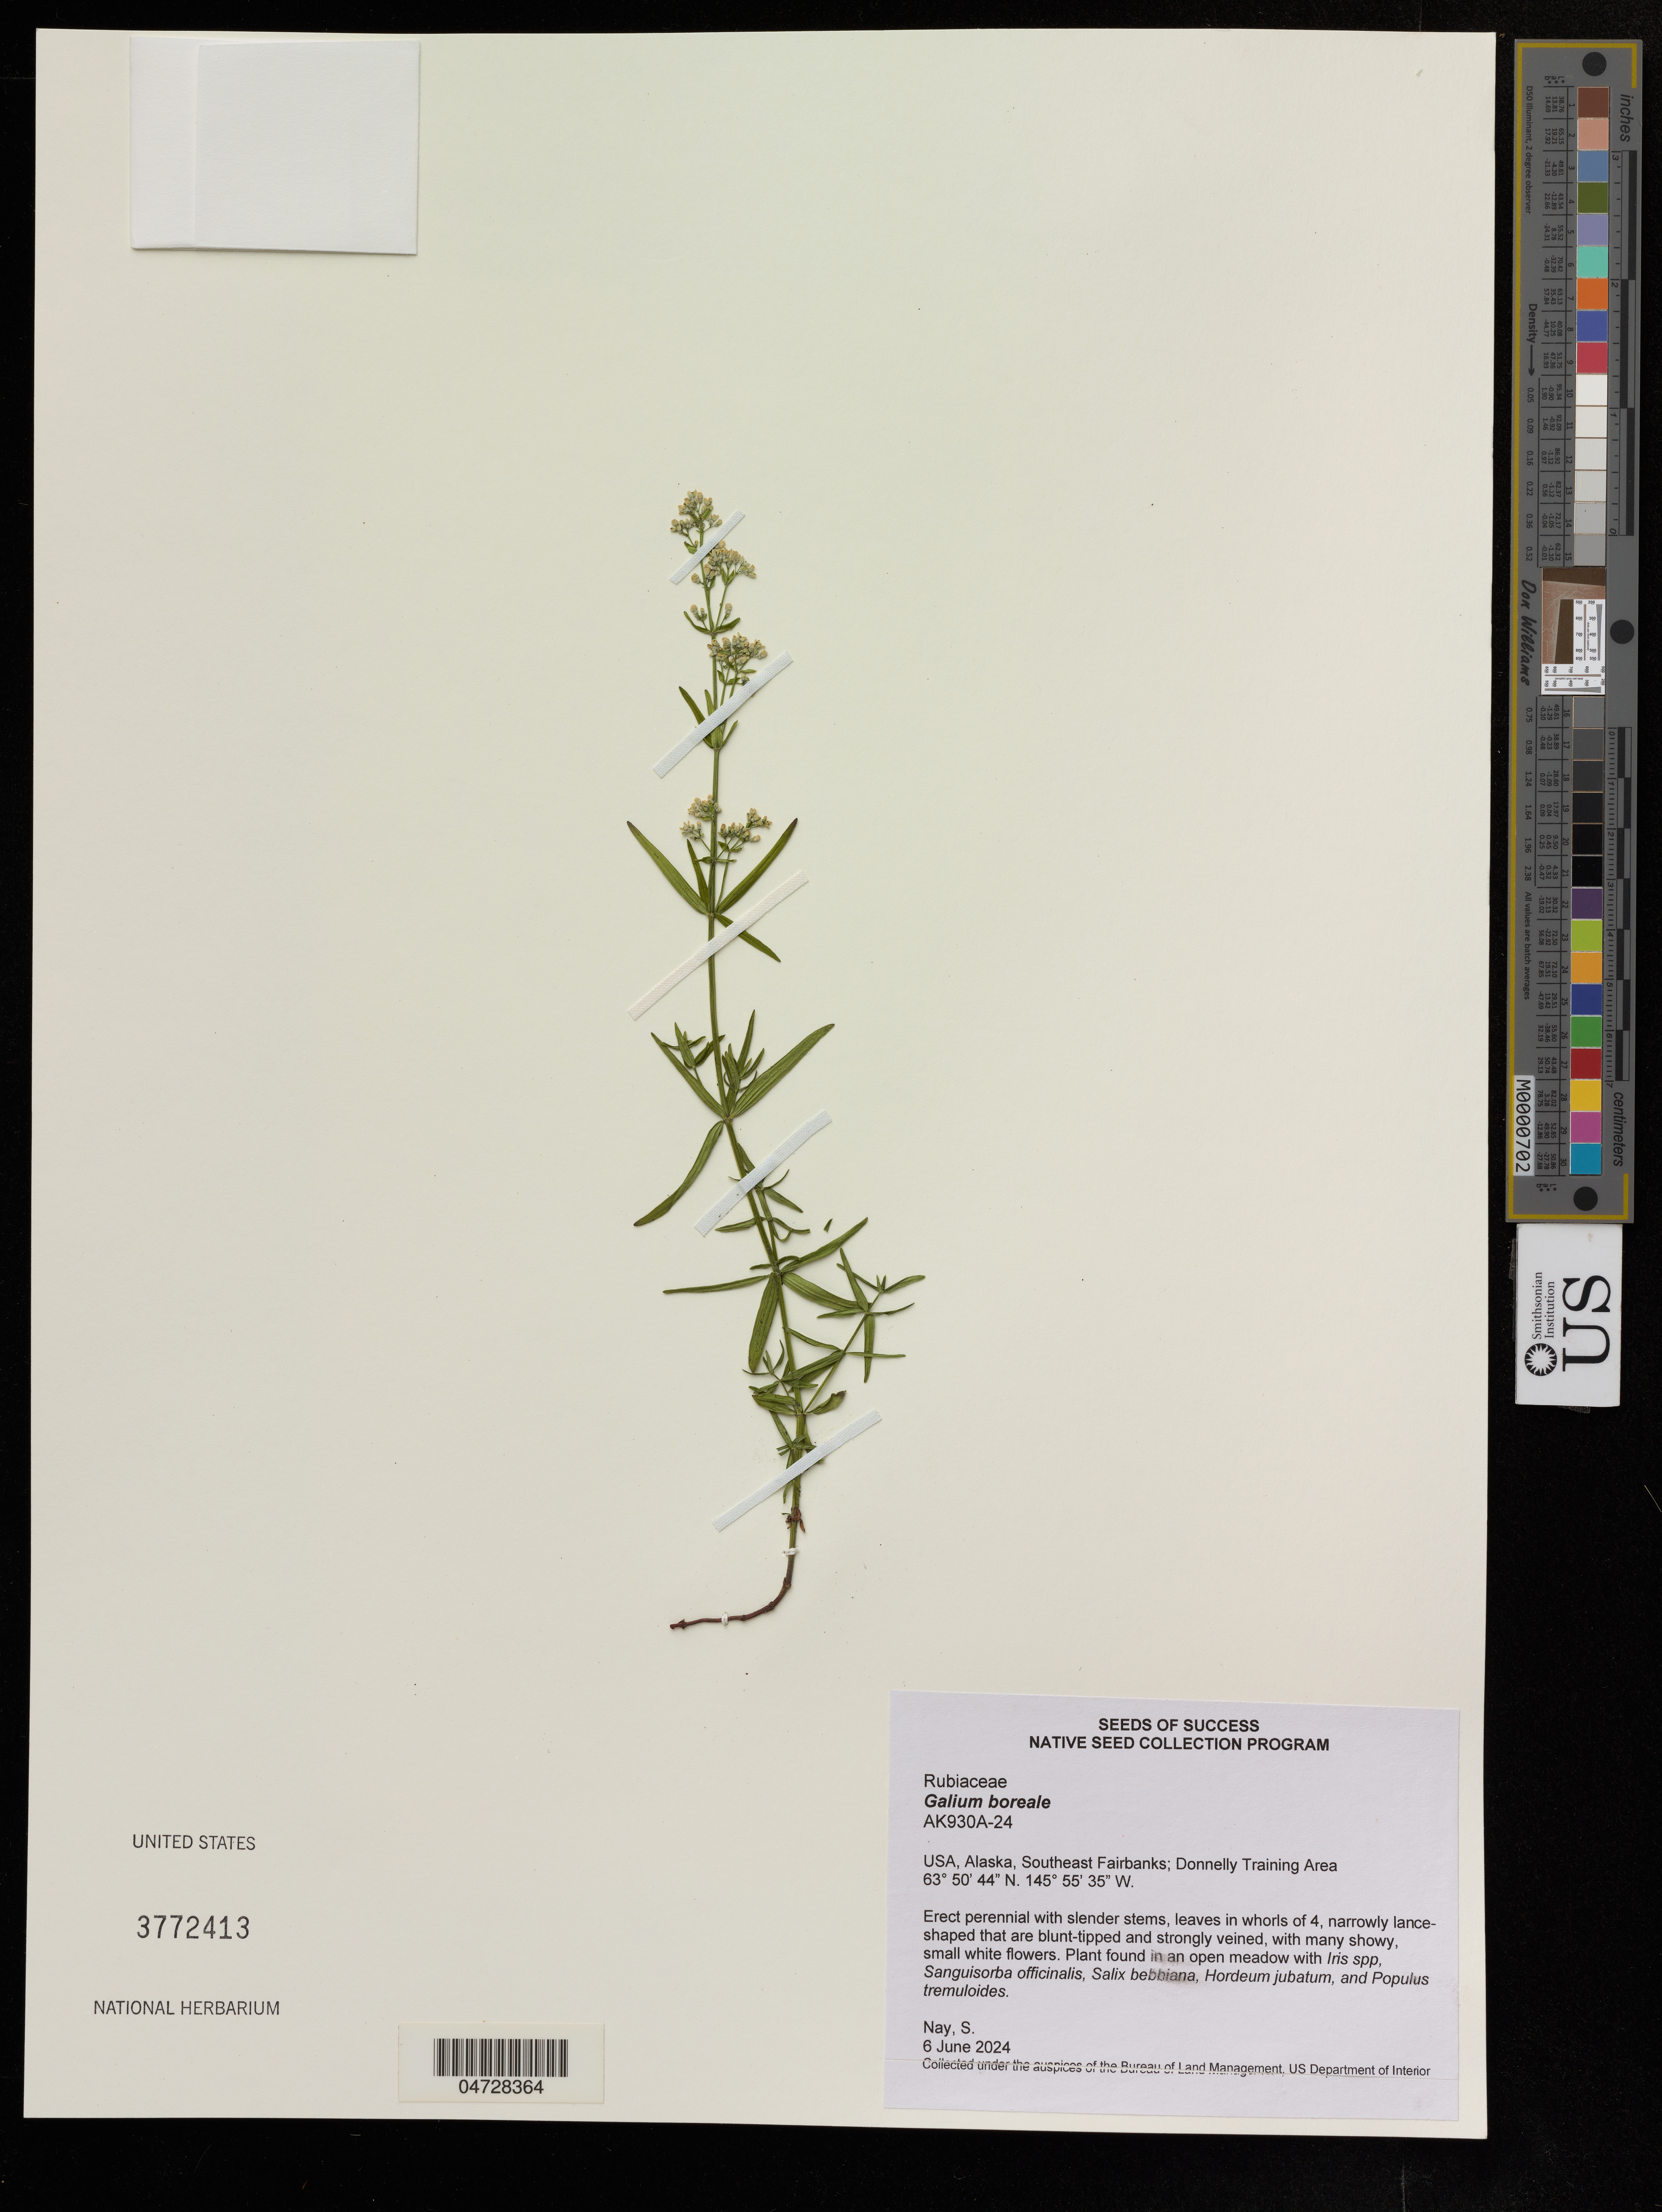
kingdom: Plantae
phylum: Tracheophyta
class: Magnoliopsida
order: Gentianales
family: Rubiaceae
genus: Galium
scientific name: Galium boreale L.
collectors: S. Nay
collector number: AK930A-24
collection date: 2024-06-06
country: United States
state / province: Alaska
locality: Southeast Fairbanks; Donnelly Training Area.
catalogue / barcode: US 3772413